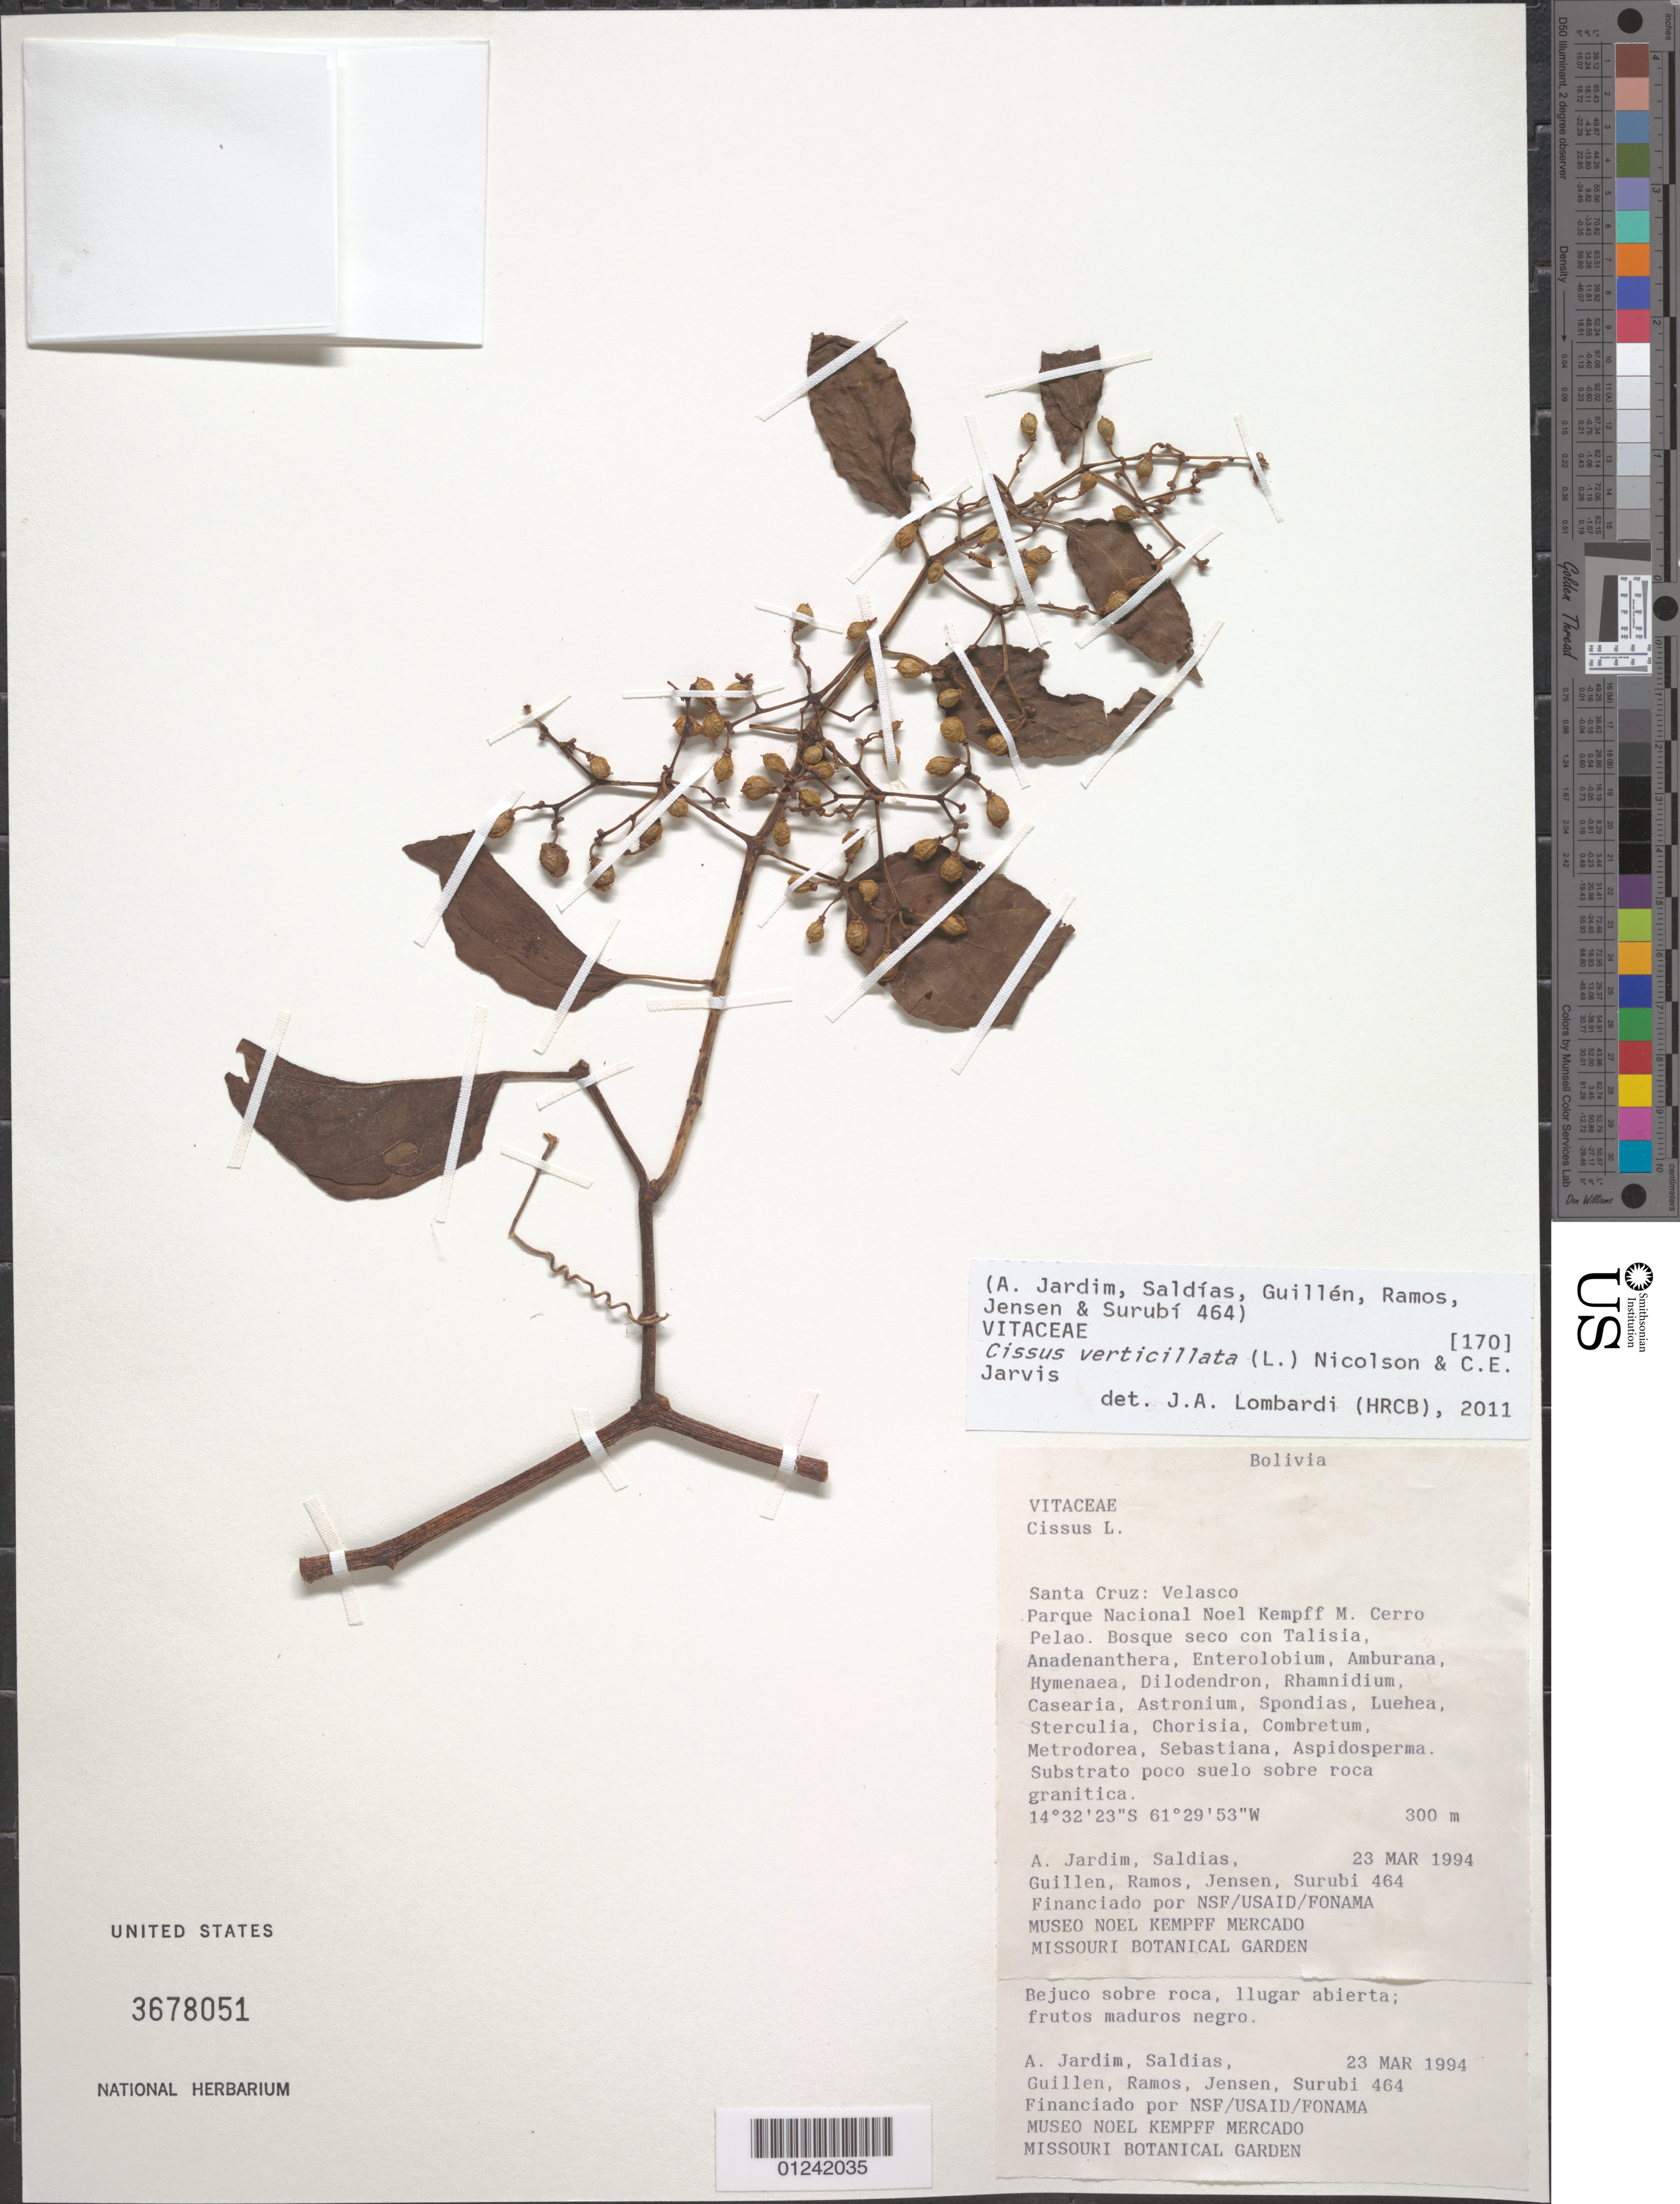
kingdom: Plantae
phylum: Tracheophyta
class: Magnoliopsida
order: Vitales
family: Vitaceae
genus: Cissus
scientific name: Cissus verticillata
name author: (L.) Nicolson & C.E. Jarvis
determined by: Lombardi, Julio A.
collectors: A. Jardim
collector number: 464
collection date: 1994-03-23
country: Bolivia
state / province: Santa Cruz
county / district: Velasco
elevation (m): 300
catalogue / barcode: US 3678051